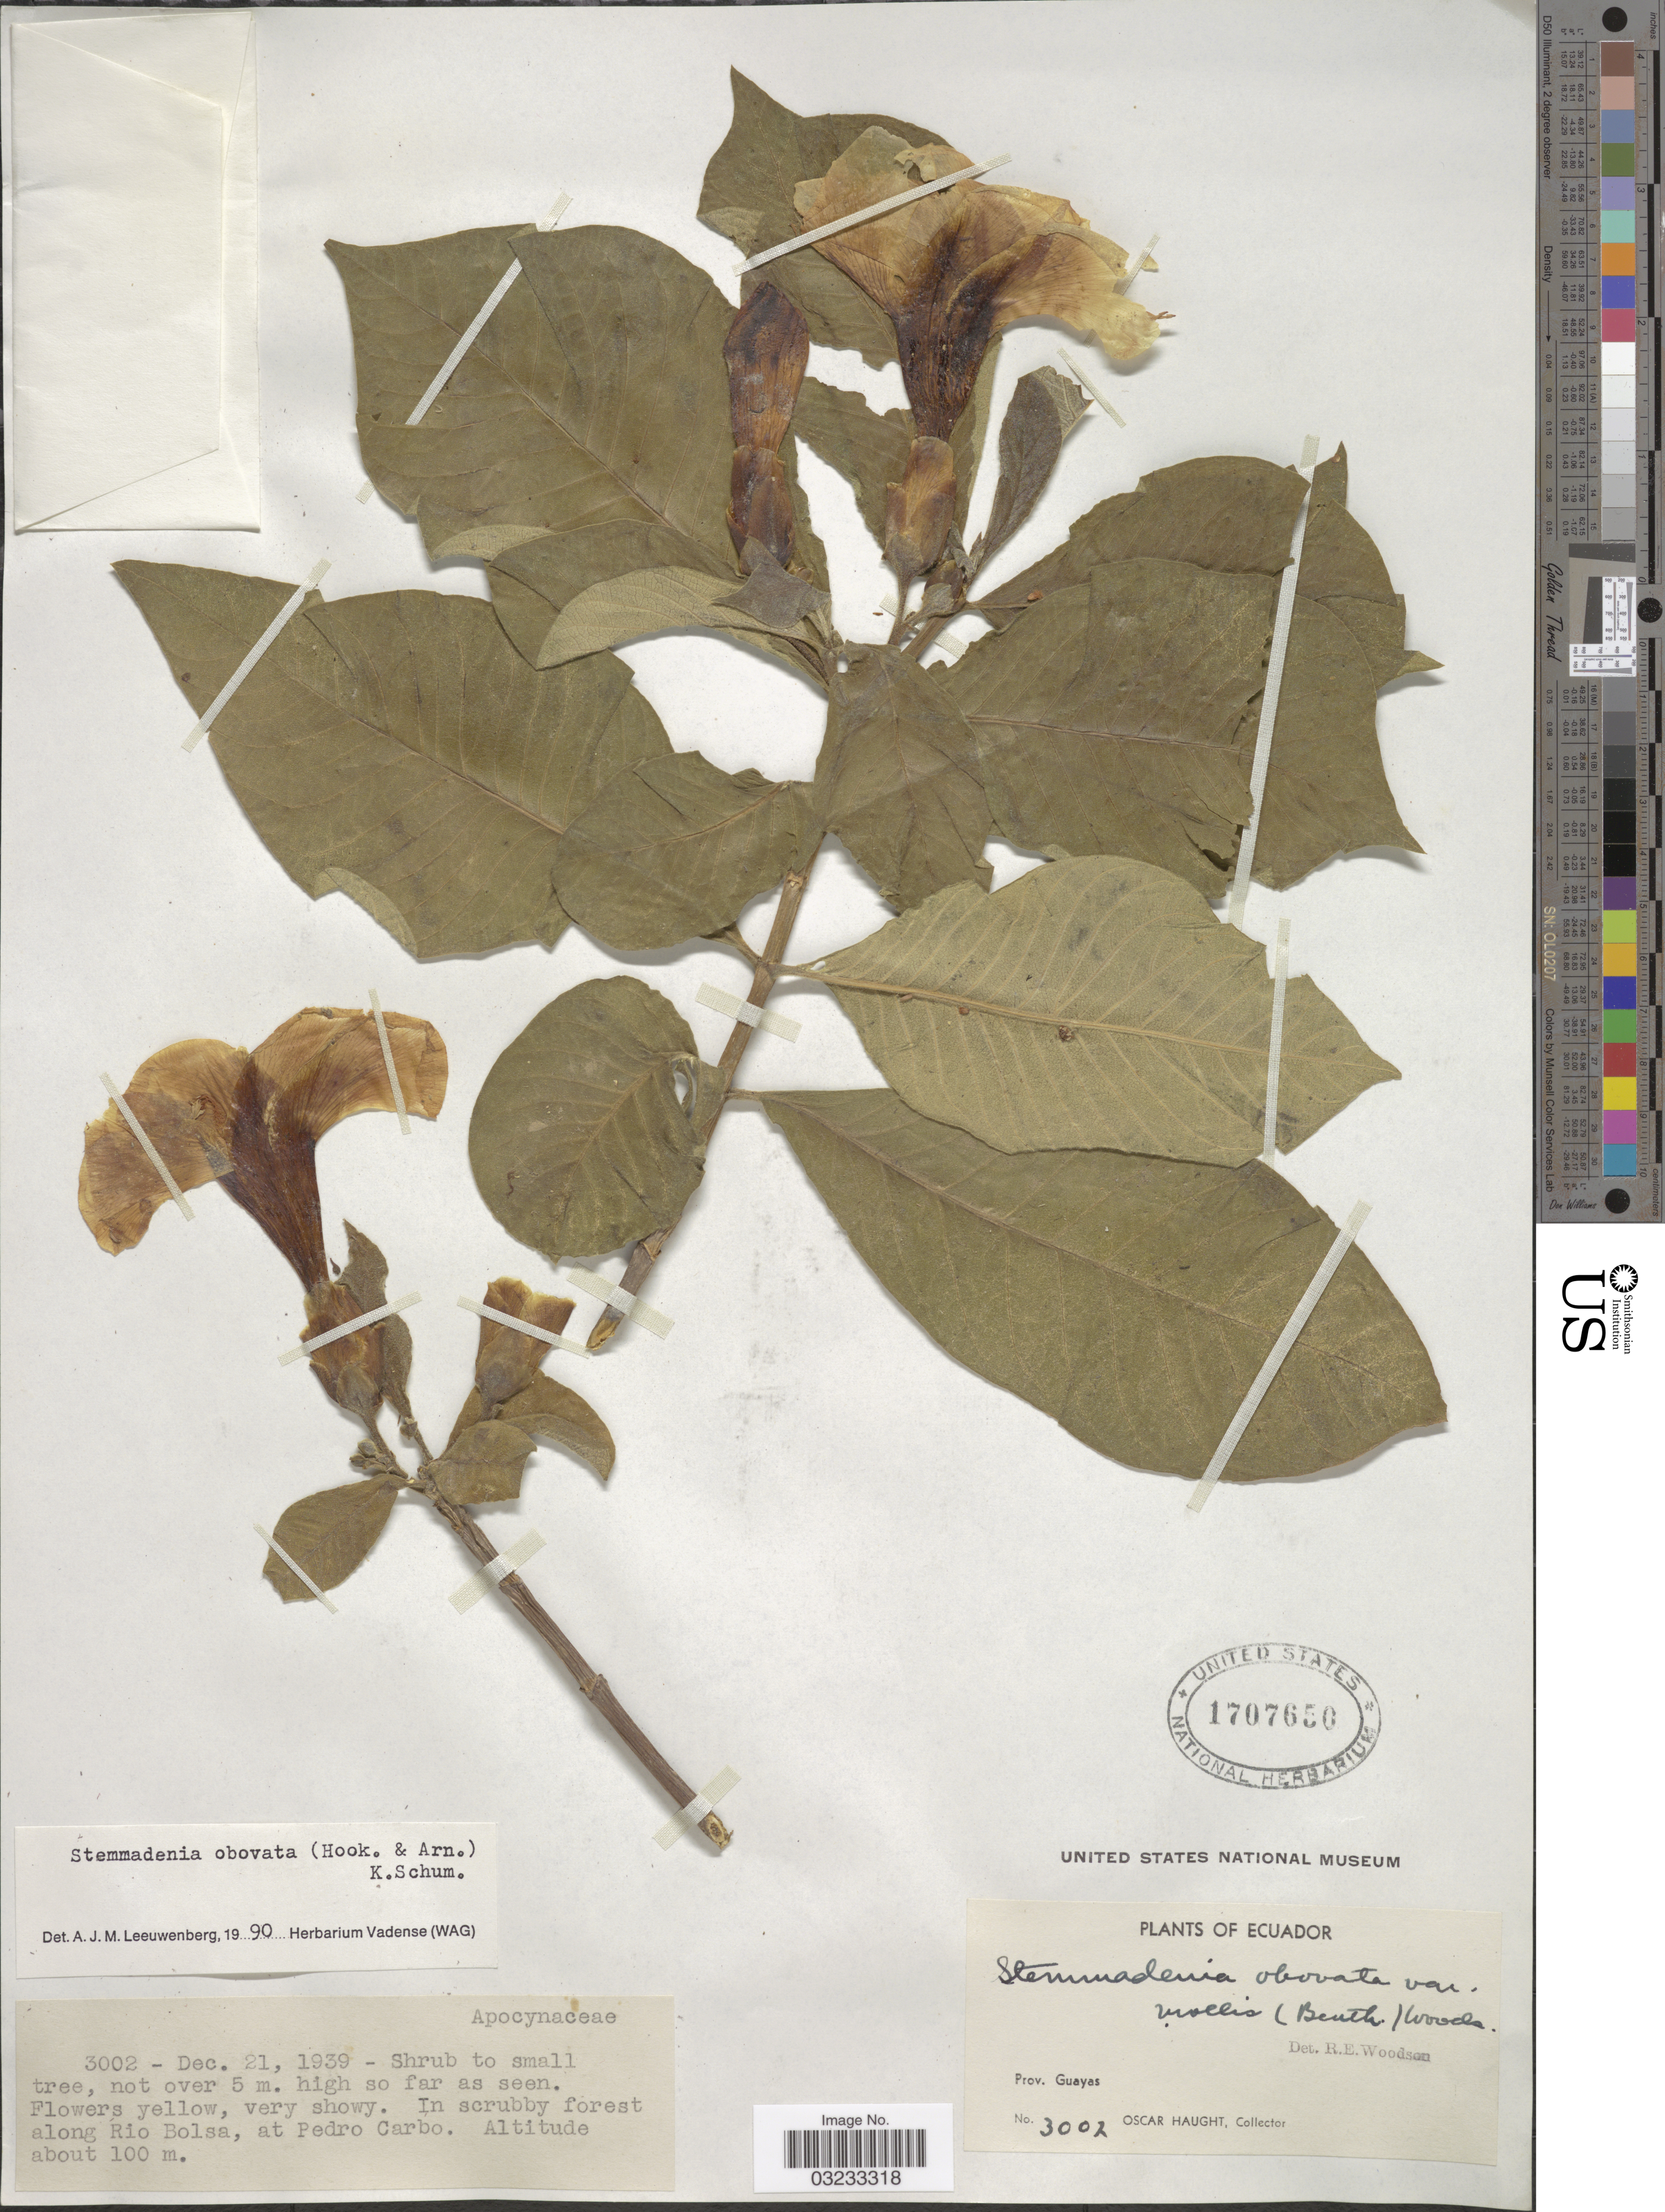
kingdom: Plantae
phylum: Tracheophyta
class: Magnoliopsida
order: Gentianales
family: Apocynaceae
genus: Stemmadenia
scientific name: Stemmadenia obovata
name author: (Hook. & Arn.) K. Schum.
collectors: O. L. Haught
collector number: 3002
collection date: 1939-12-21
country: Ecuador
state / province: Guayas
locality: In scrubby forest along Rio Bolsa, at Pedro Carbo.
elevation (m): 100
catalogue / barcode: US 1707650